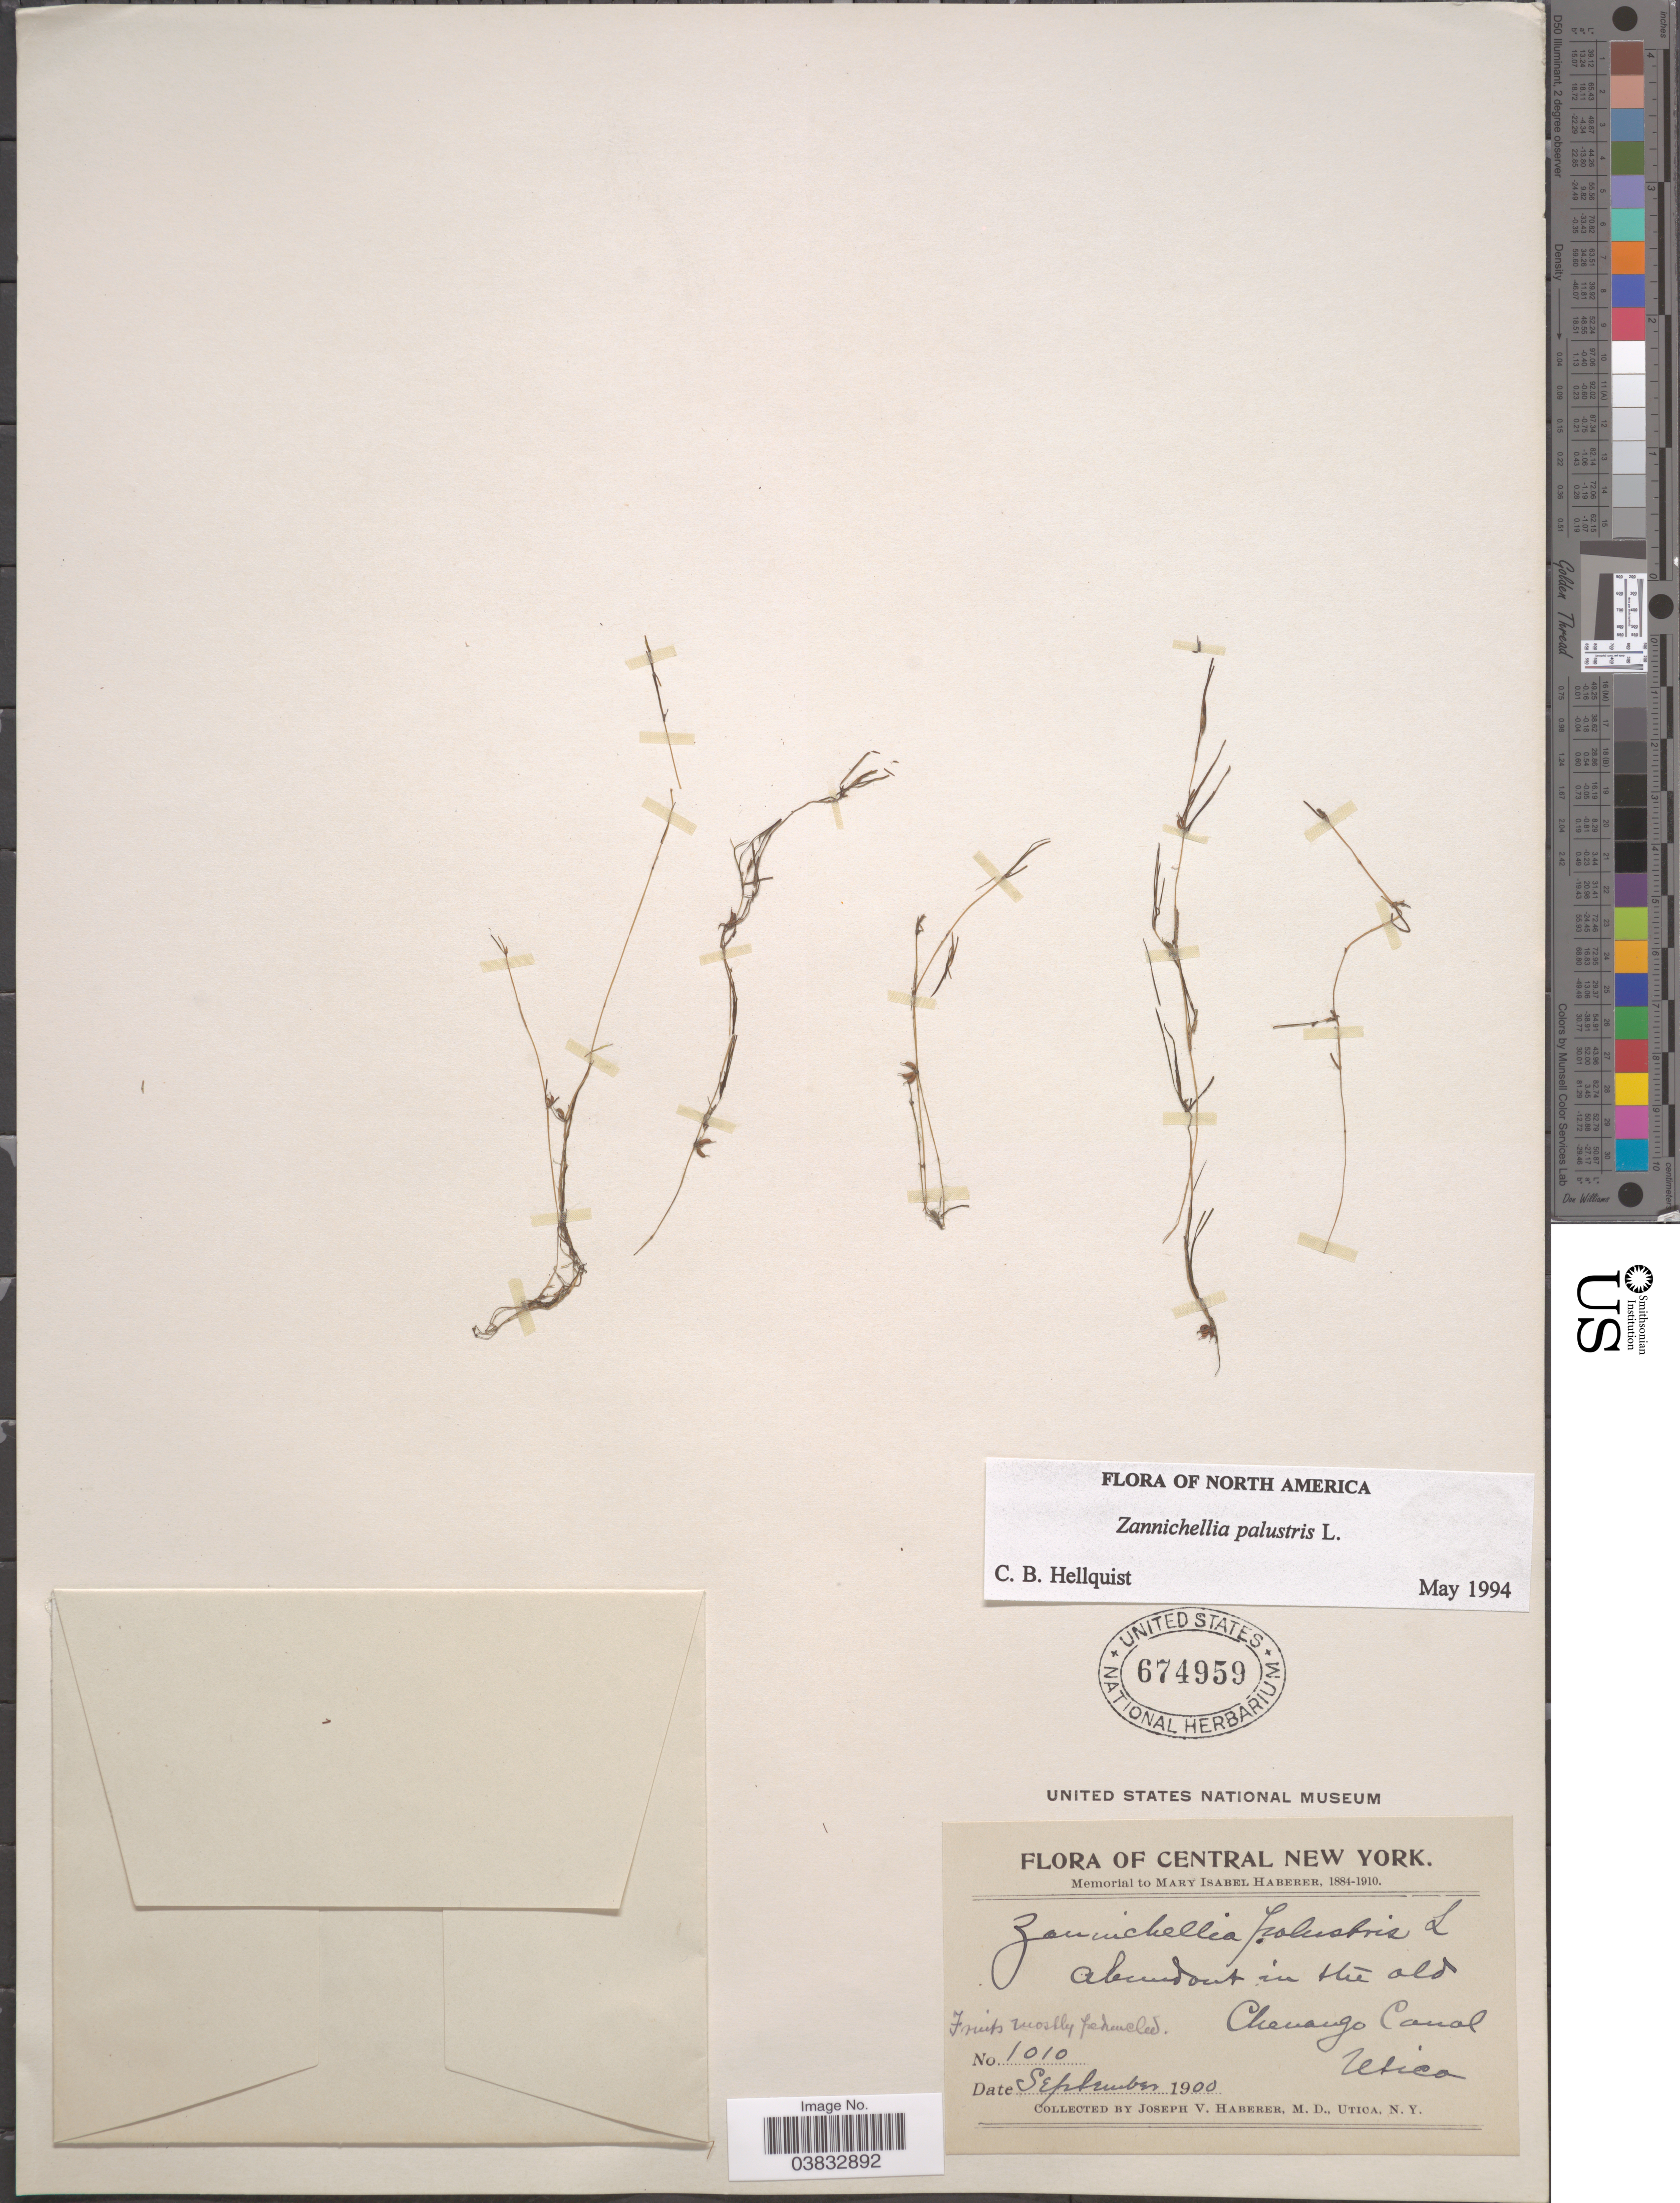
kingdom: Plantae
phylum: Tracheophyta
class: Liliopsida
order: Alismatales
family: Potamogetonaceae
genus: Zannichellia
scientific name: Zannichellia palustris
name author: L.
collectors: J. V. Haberer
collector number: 1010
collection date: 1900-09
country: United States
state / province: New York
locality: Central New York. Abundant in the old Chenango Canal. Utica.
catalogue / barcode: US 674959